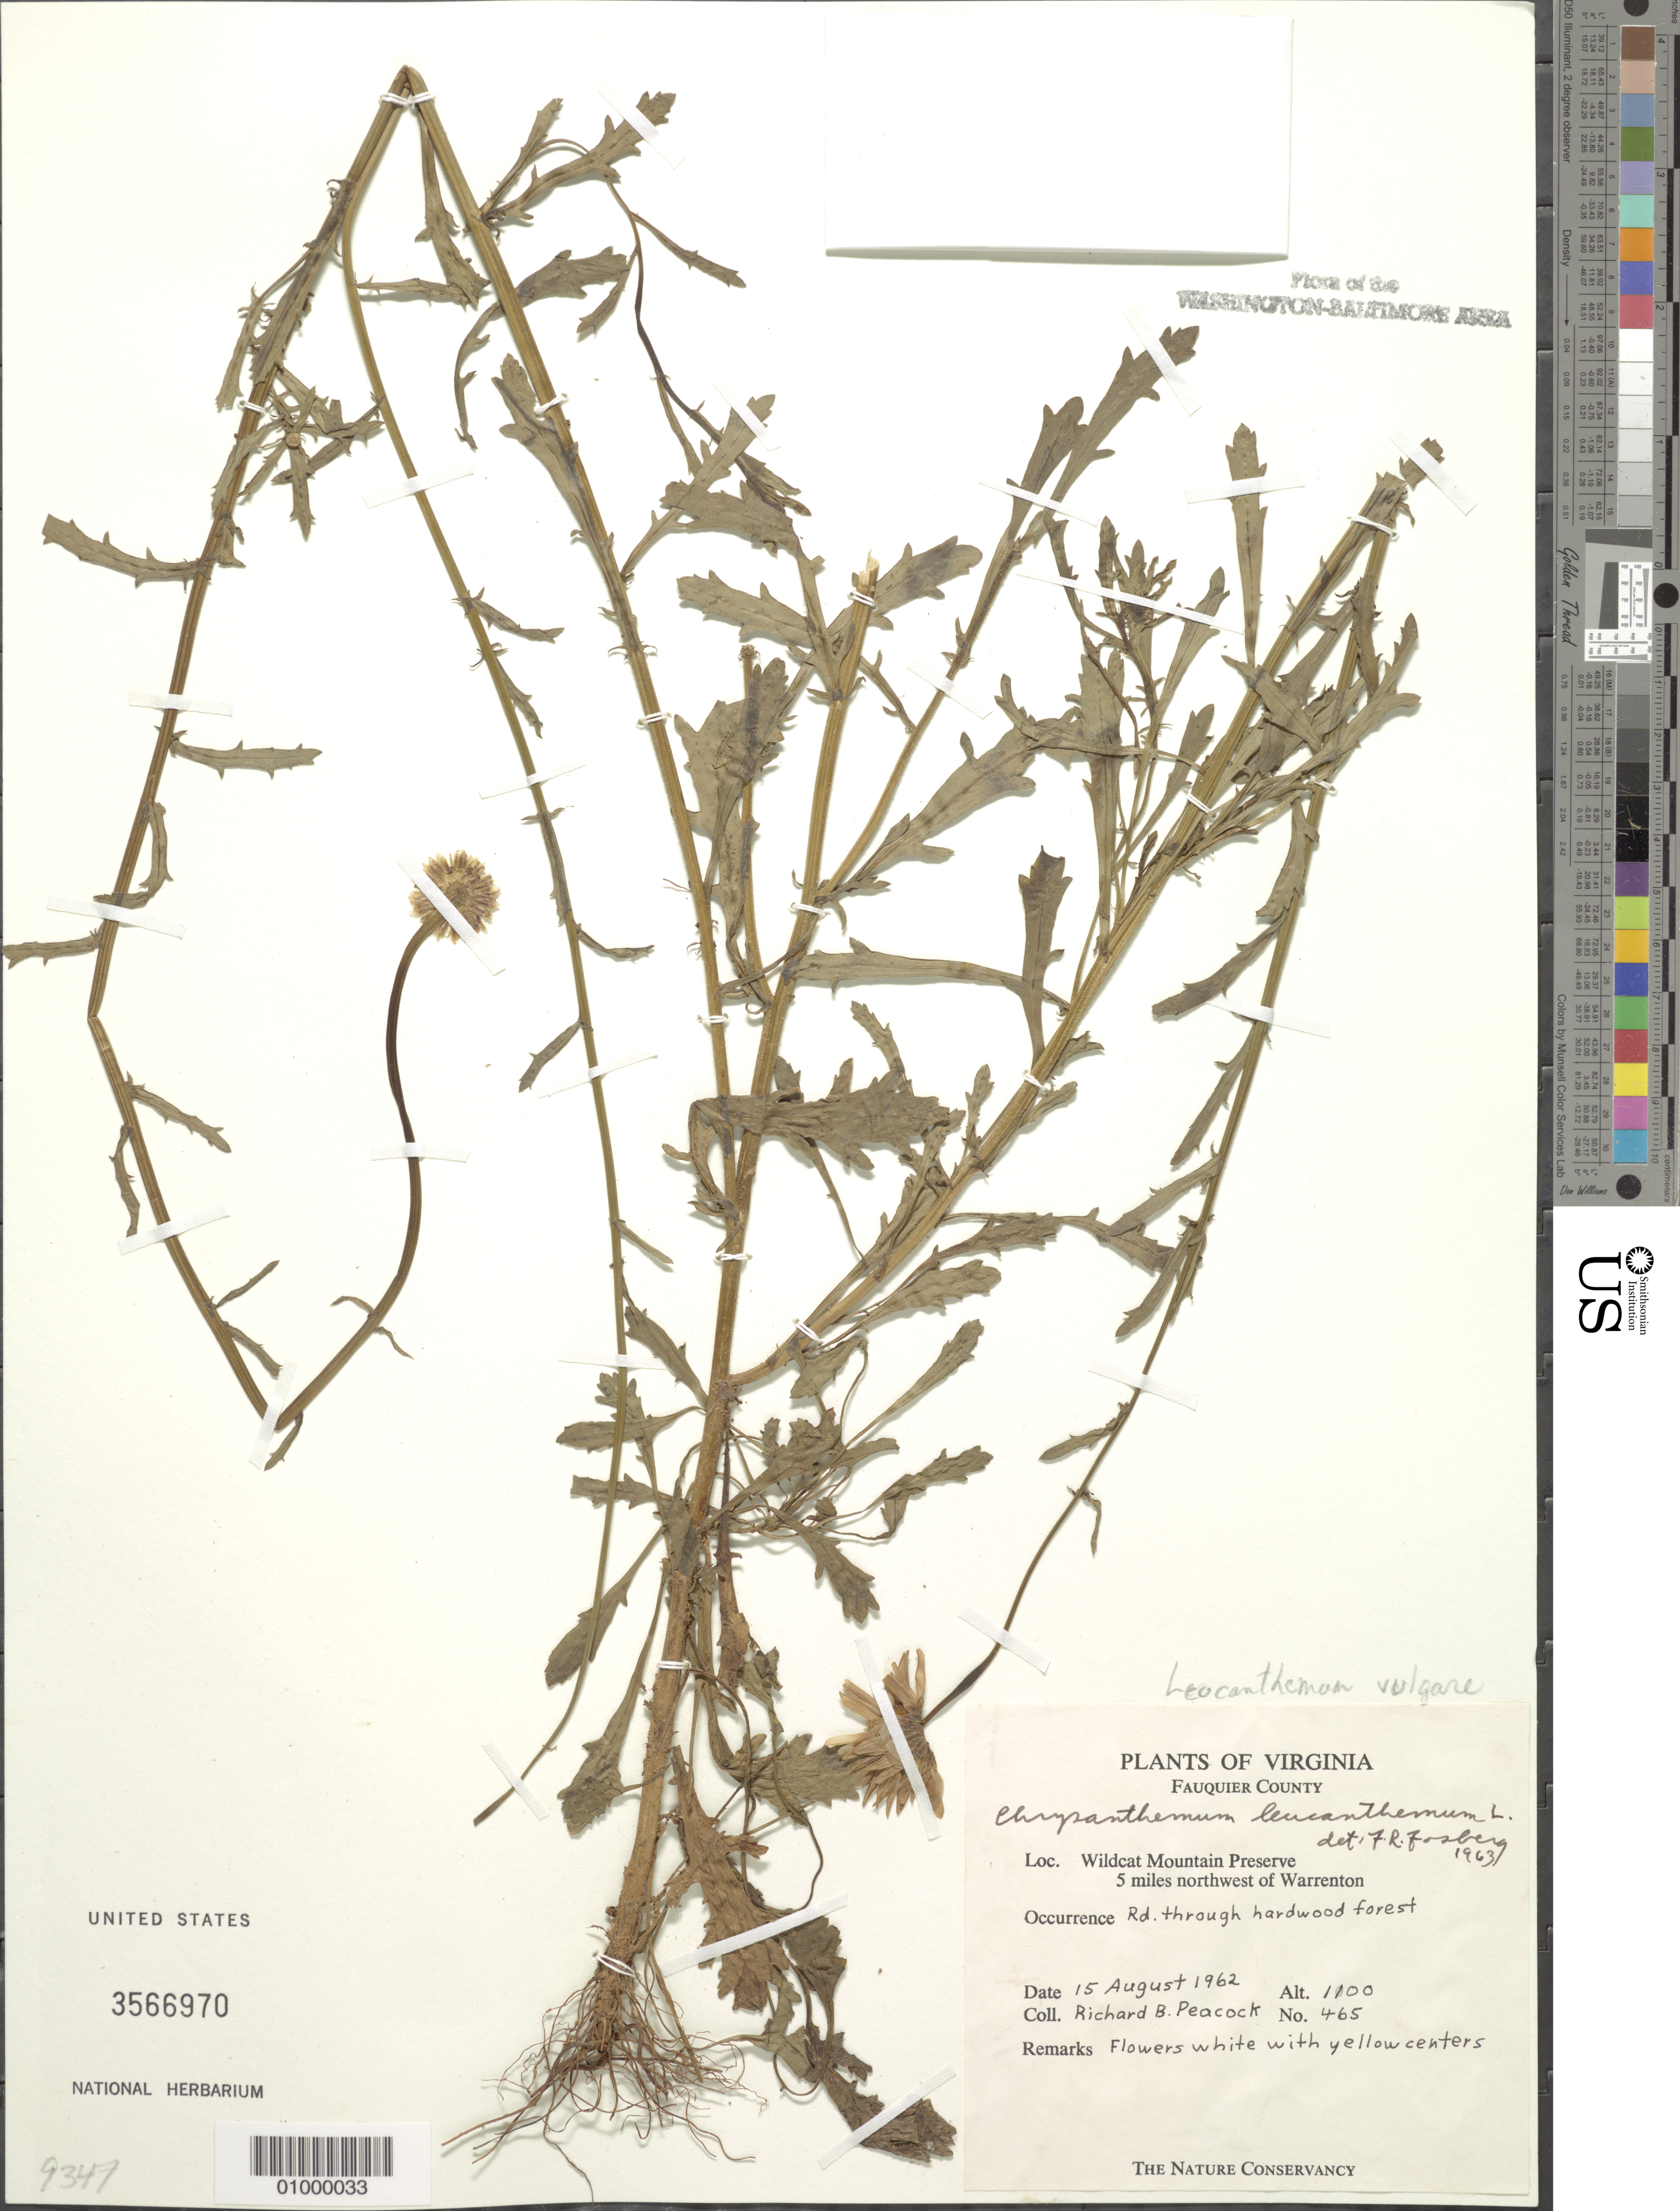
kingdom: Plantae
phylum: Tracheophyta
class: Magnoliopsida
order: Asterales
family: Asteraceae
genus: Leucanthemum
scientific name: Leucanthemum vulgare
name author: Lam.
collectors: R. Peacock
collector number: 465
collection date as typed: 15 Aug 1962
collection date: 1962-08-15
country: United States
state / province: Virginia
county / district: Fauquier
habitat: road through hardwood forest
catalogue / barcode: US 3566970